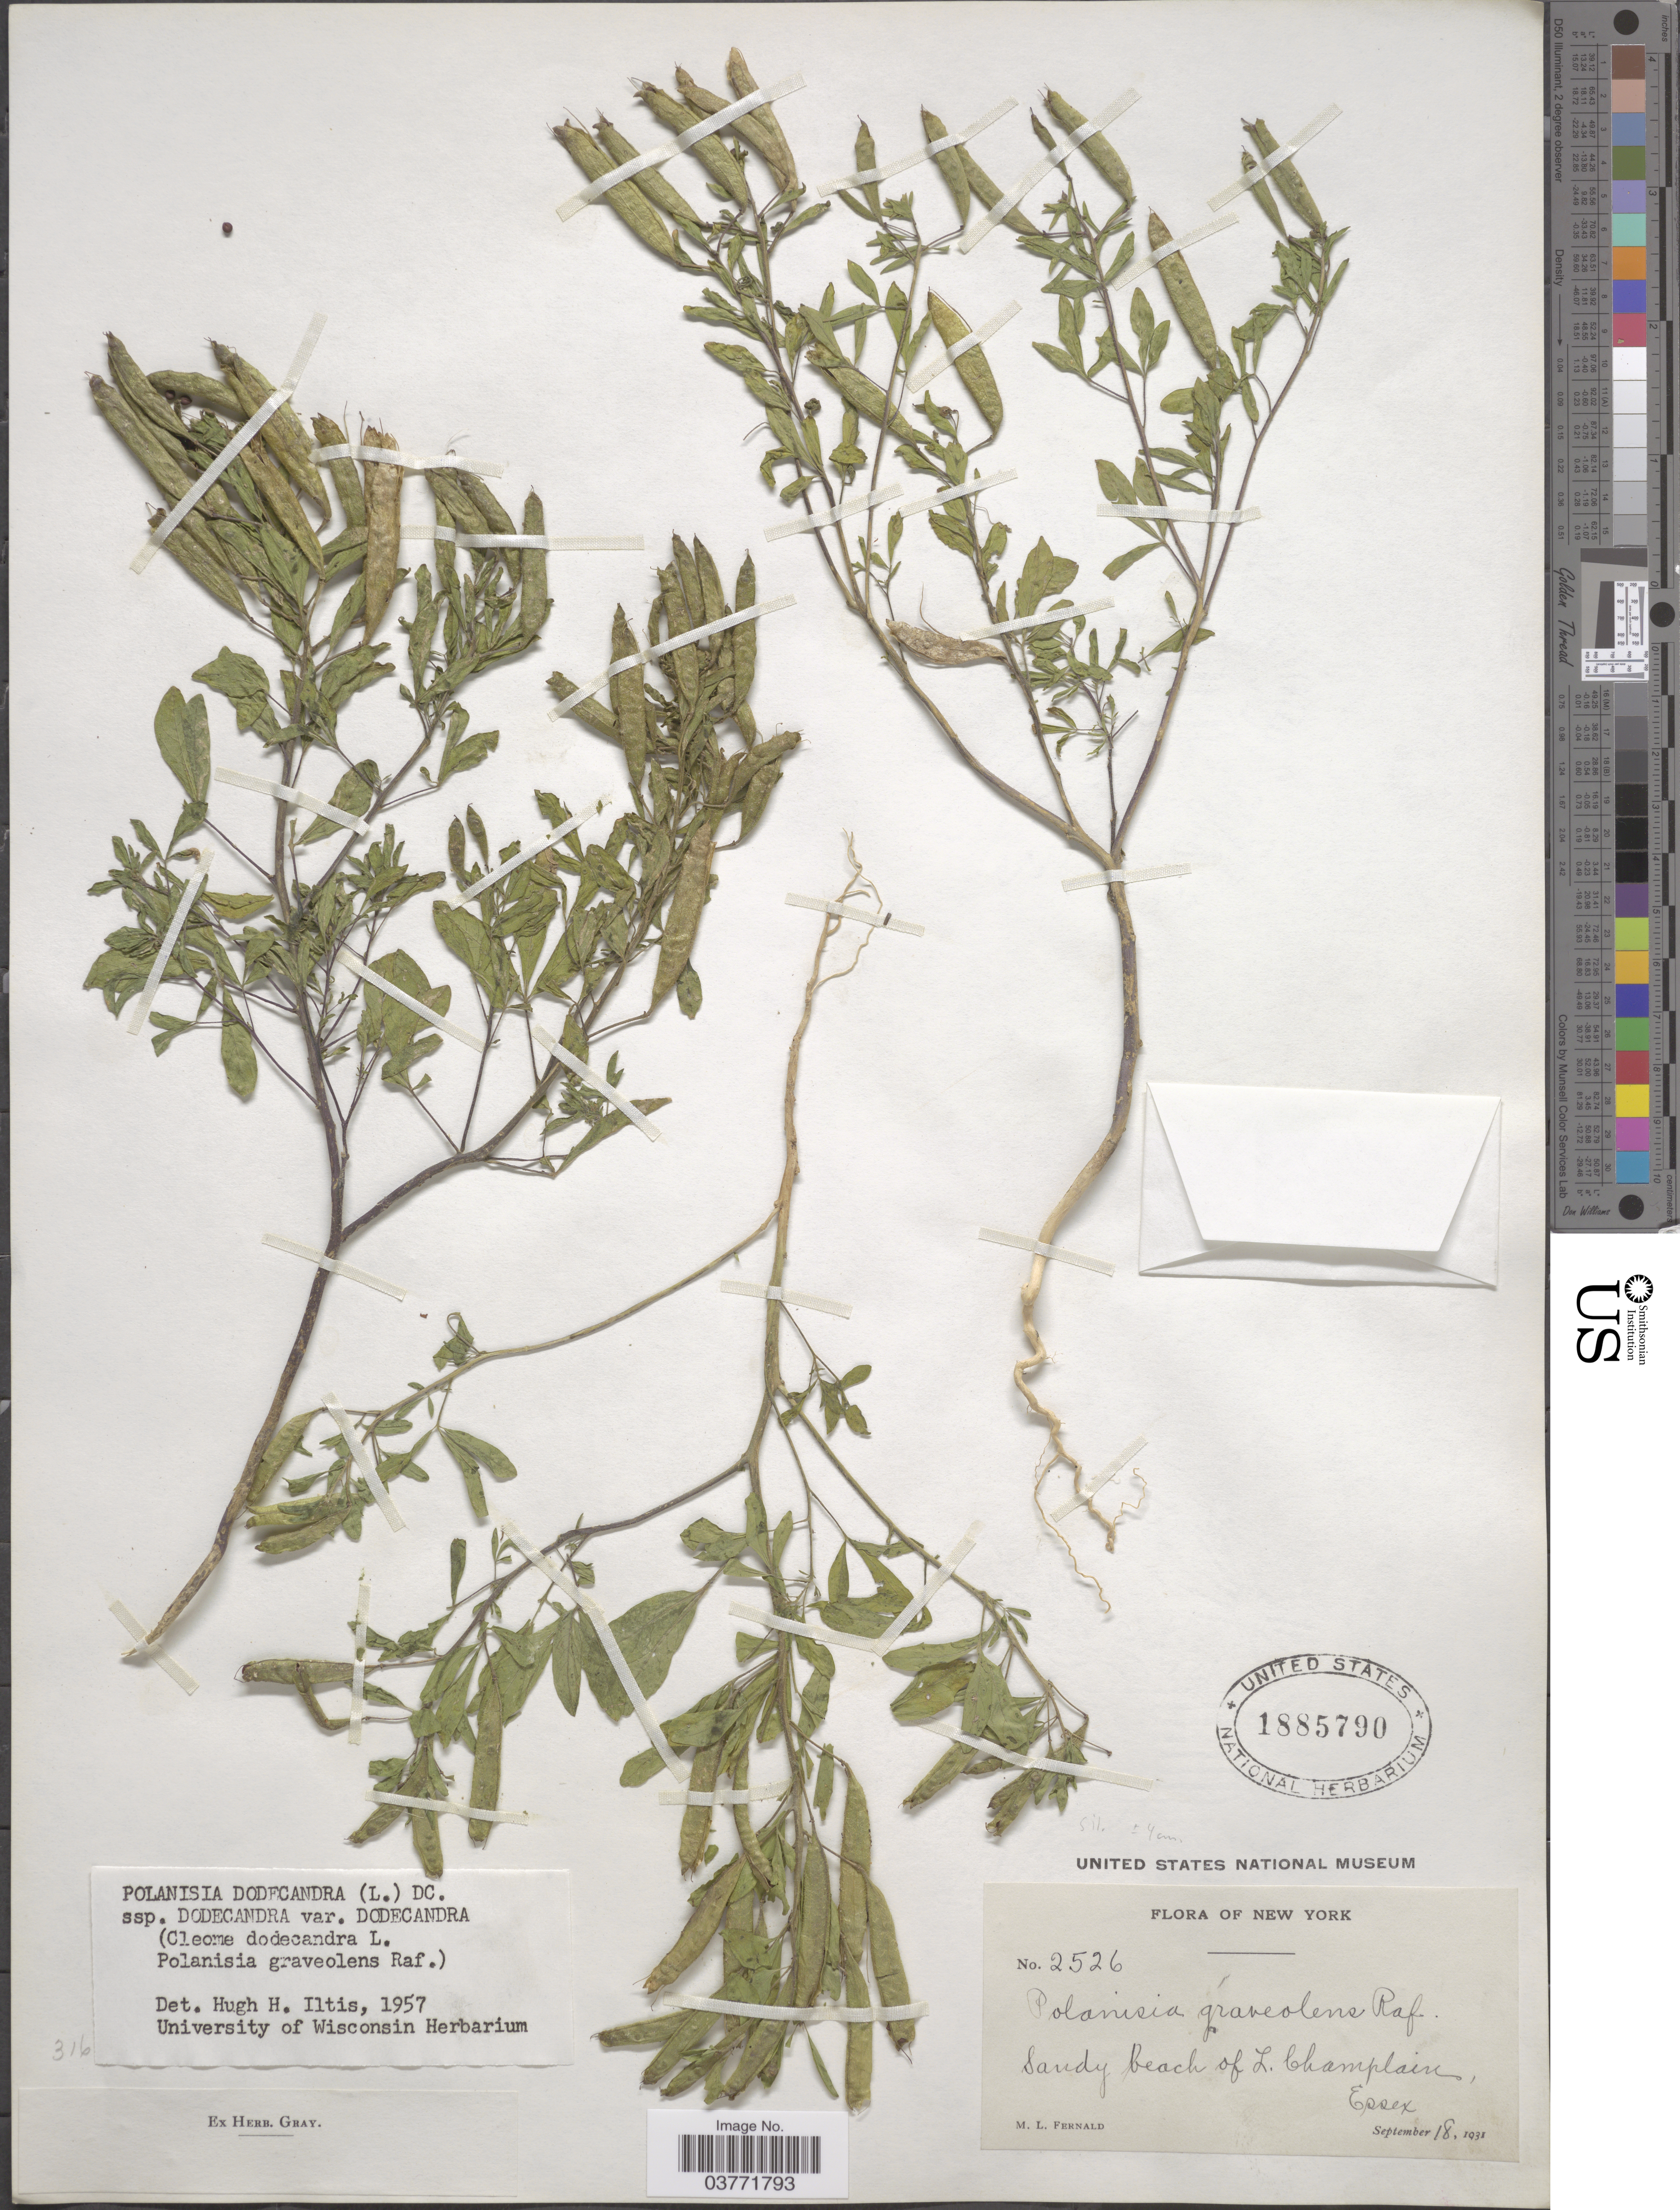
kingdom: Plantae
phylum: Tracheophyta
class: Magnoliopsida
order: Brassicales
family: Cleomaceae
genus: Polanisia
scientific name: Polanisia dodecandra subsp. dodecandra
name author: (L.) DC.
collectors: M. L. Fernald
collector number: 2526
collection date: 1931-09-18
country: United States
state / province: New York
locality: Sandy beach of L. Champlains, Essex.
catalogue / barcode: US 1885790